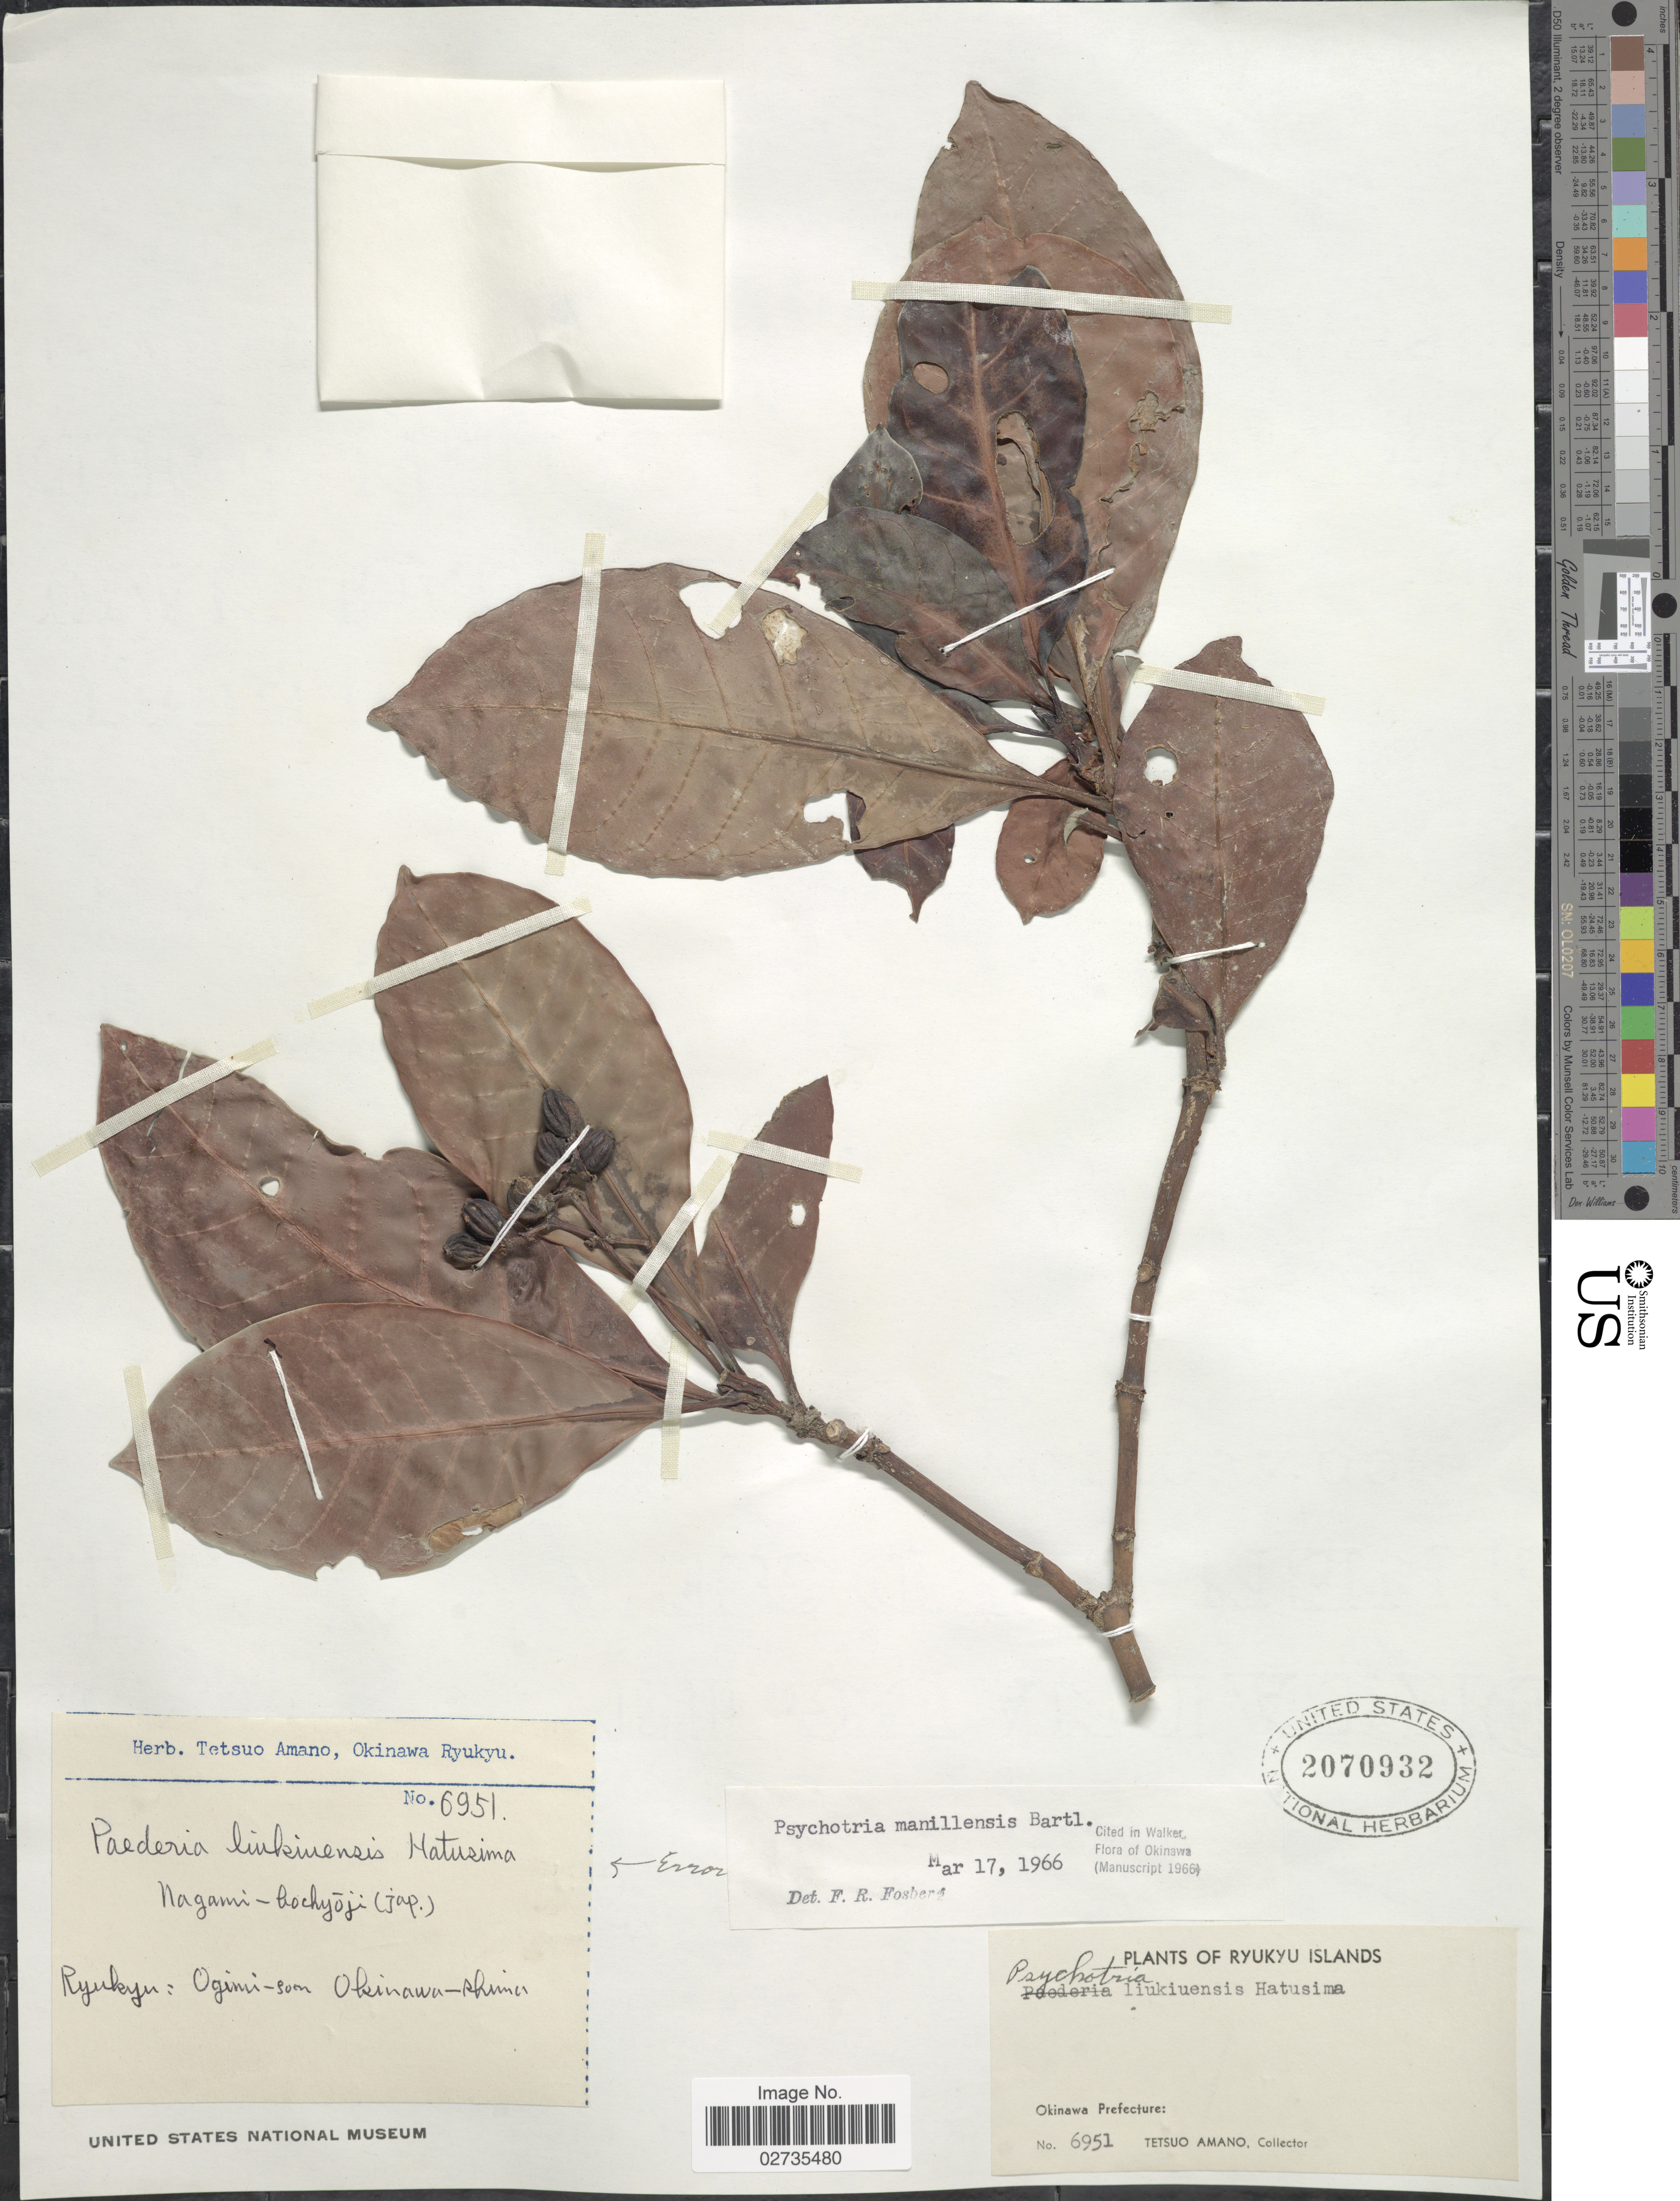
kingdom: Plantae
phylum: Tracheophyta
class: Magnoliopsida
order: Gentianales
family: Rubiaceae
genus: Psychotria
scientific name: Psychotria manillensis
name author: Bartl. ex DC.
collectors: T. Amano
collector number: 6951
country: Japan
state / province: Okinawa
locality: Ryukyu Islands : Ogimi-son, Okinawa-shima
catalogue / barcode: US 2070932